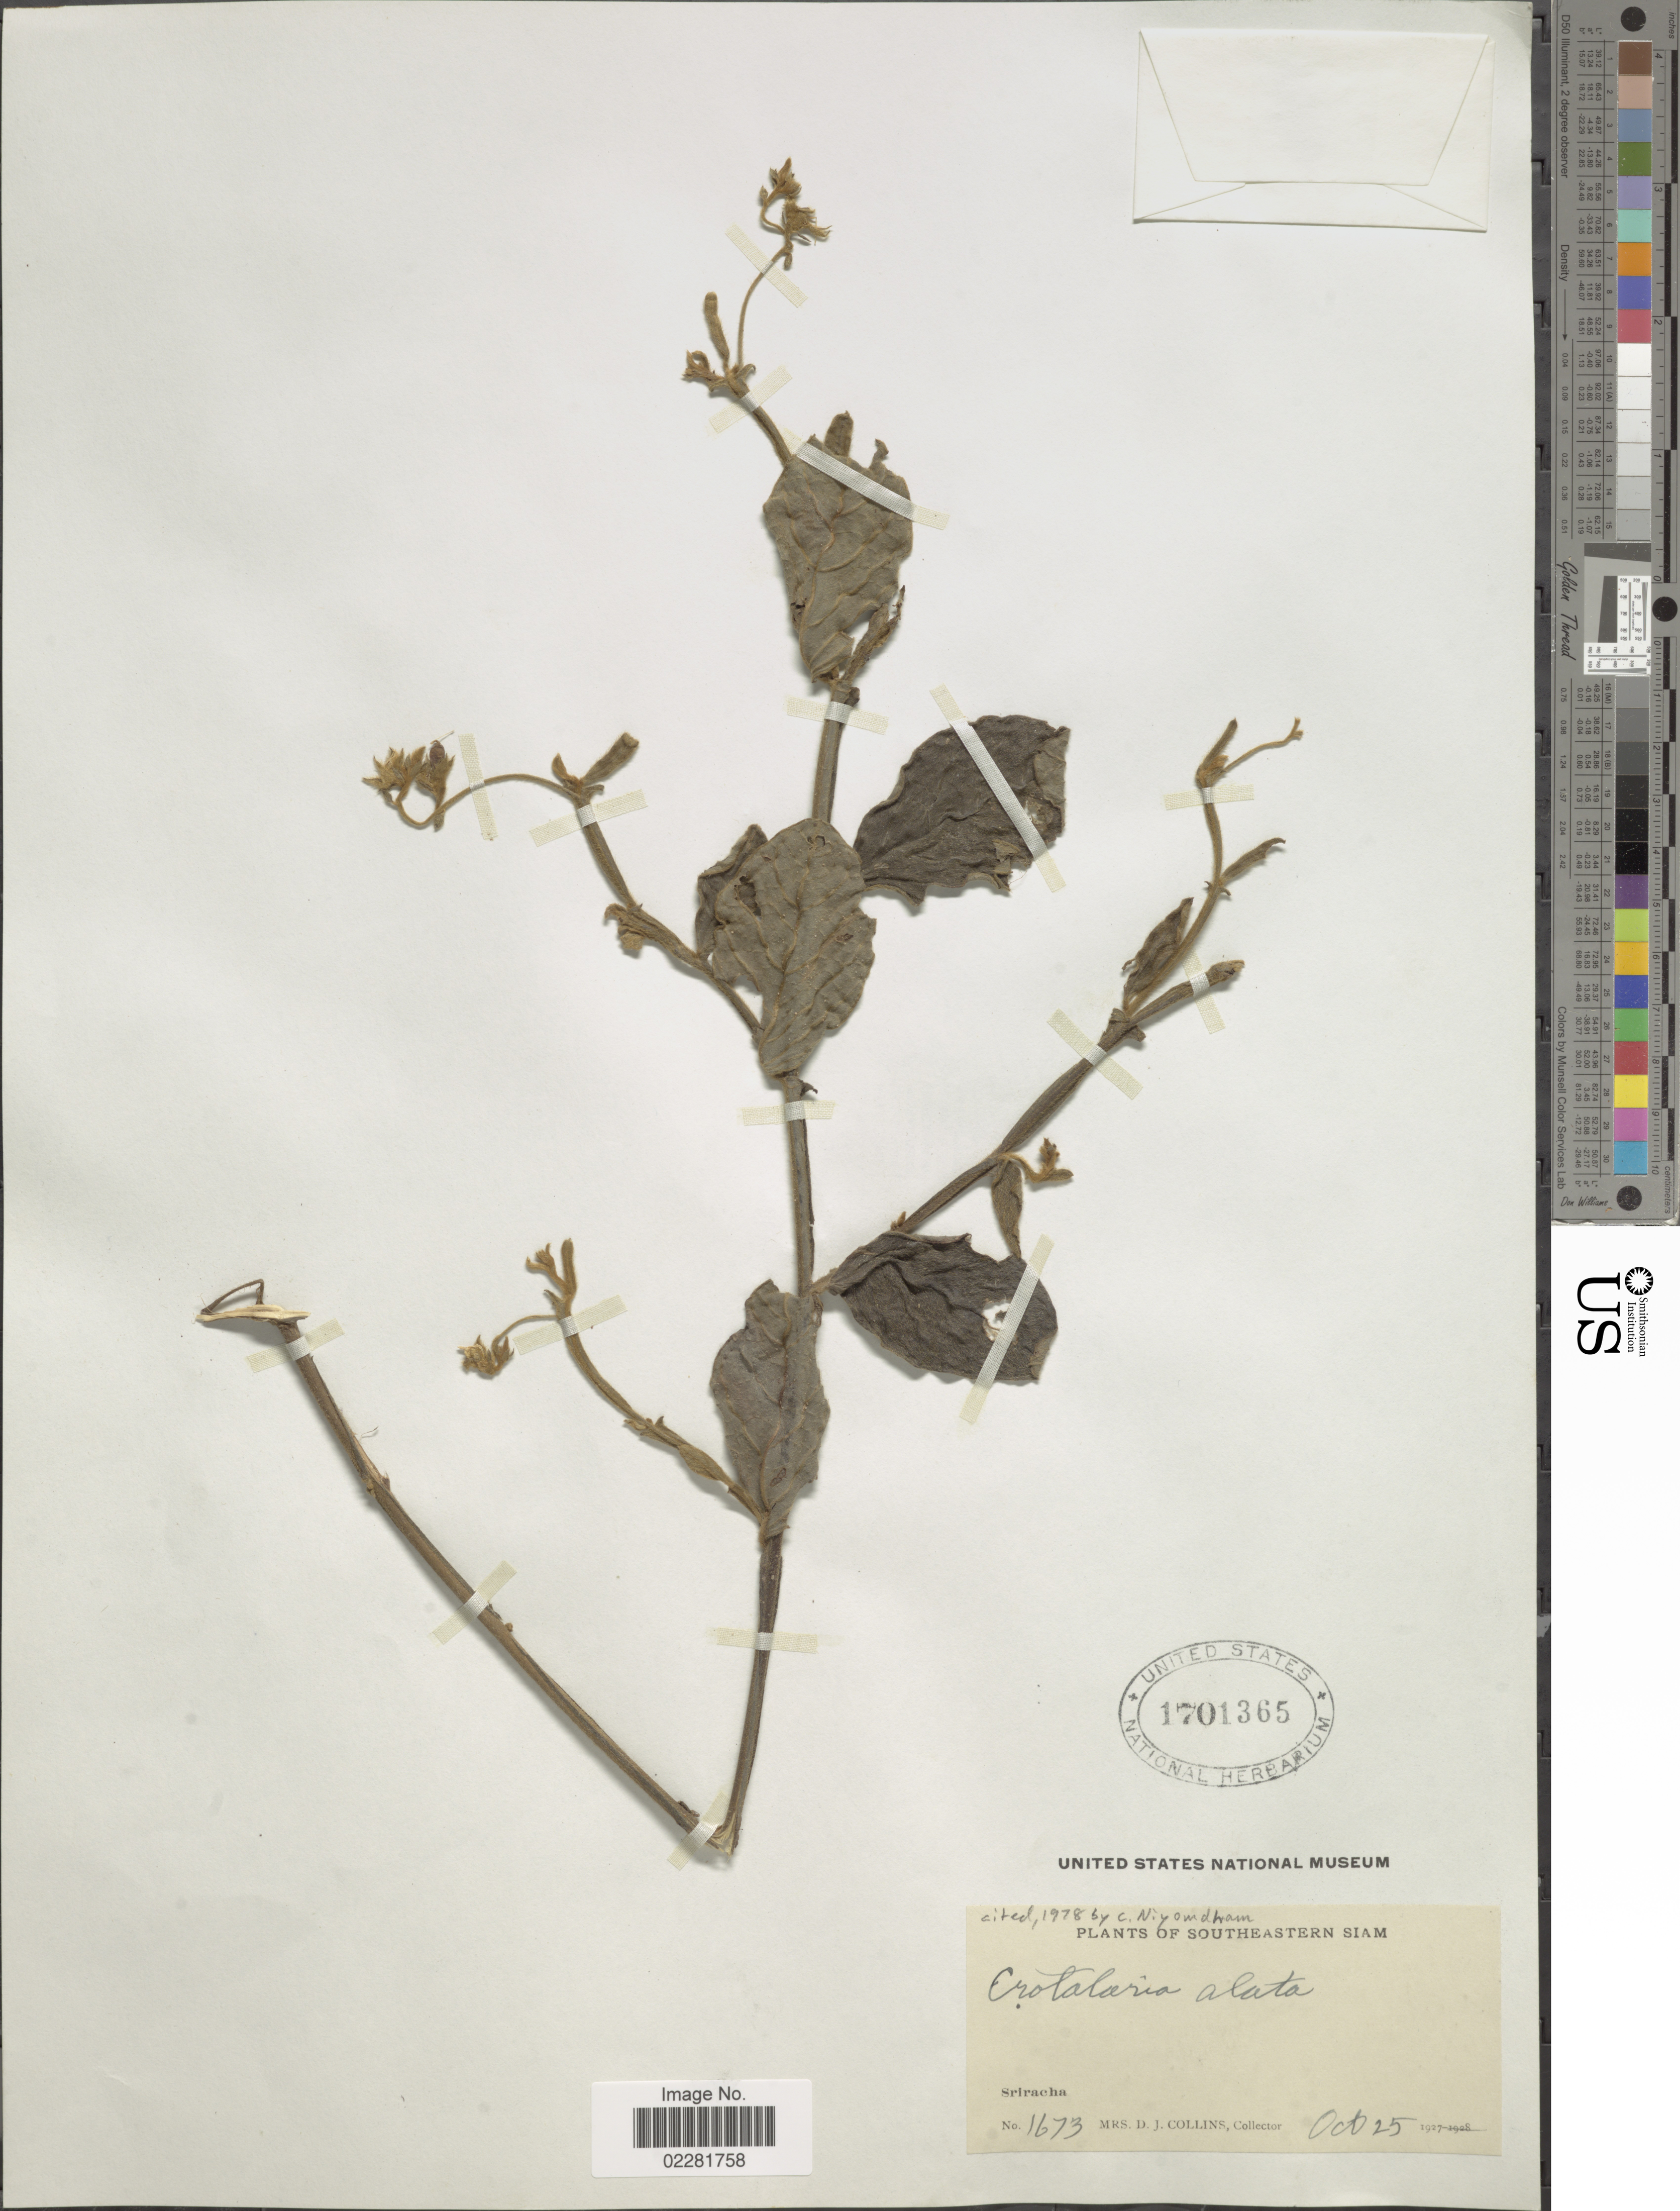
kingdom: Plantae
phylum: Tracheophyta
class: Magnoliopsida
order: Fabales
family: Fabaceae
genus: Crotalaria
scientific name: Crotalaria alata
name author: Buch.-Ham. ex D. Don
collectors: Mrs. D. J. Collins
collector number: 1673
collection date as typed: Transcribed d/m/y: /10/25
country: Thailand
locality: Southeastern Siam, Sriracha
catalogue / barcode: US 1701365